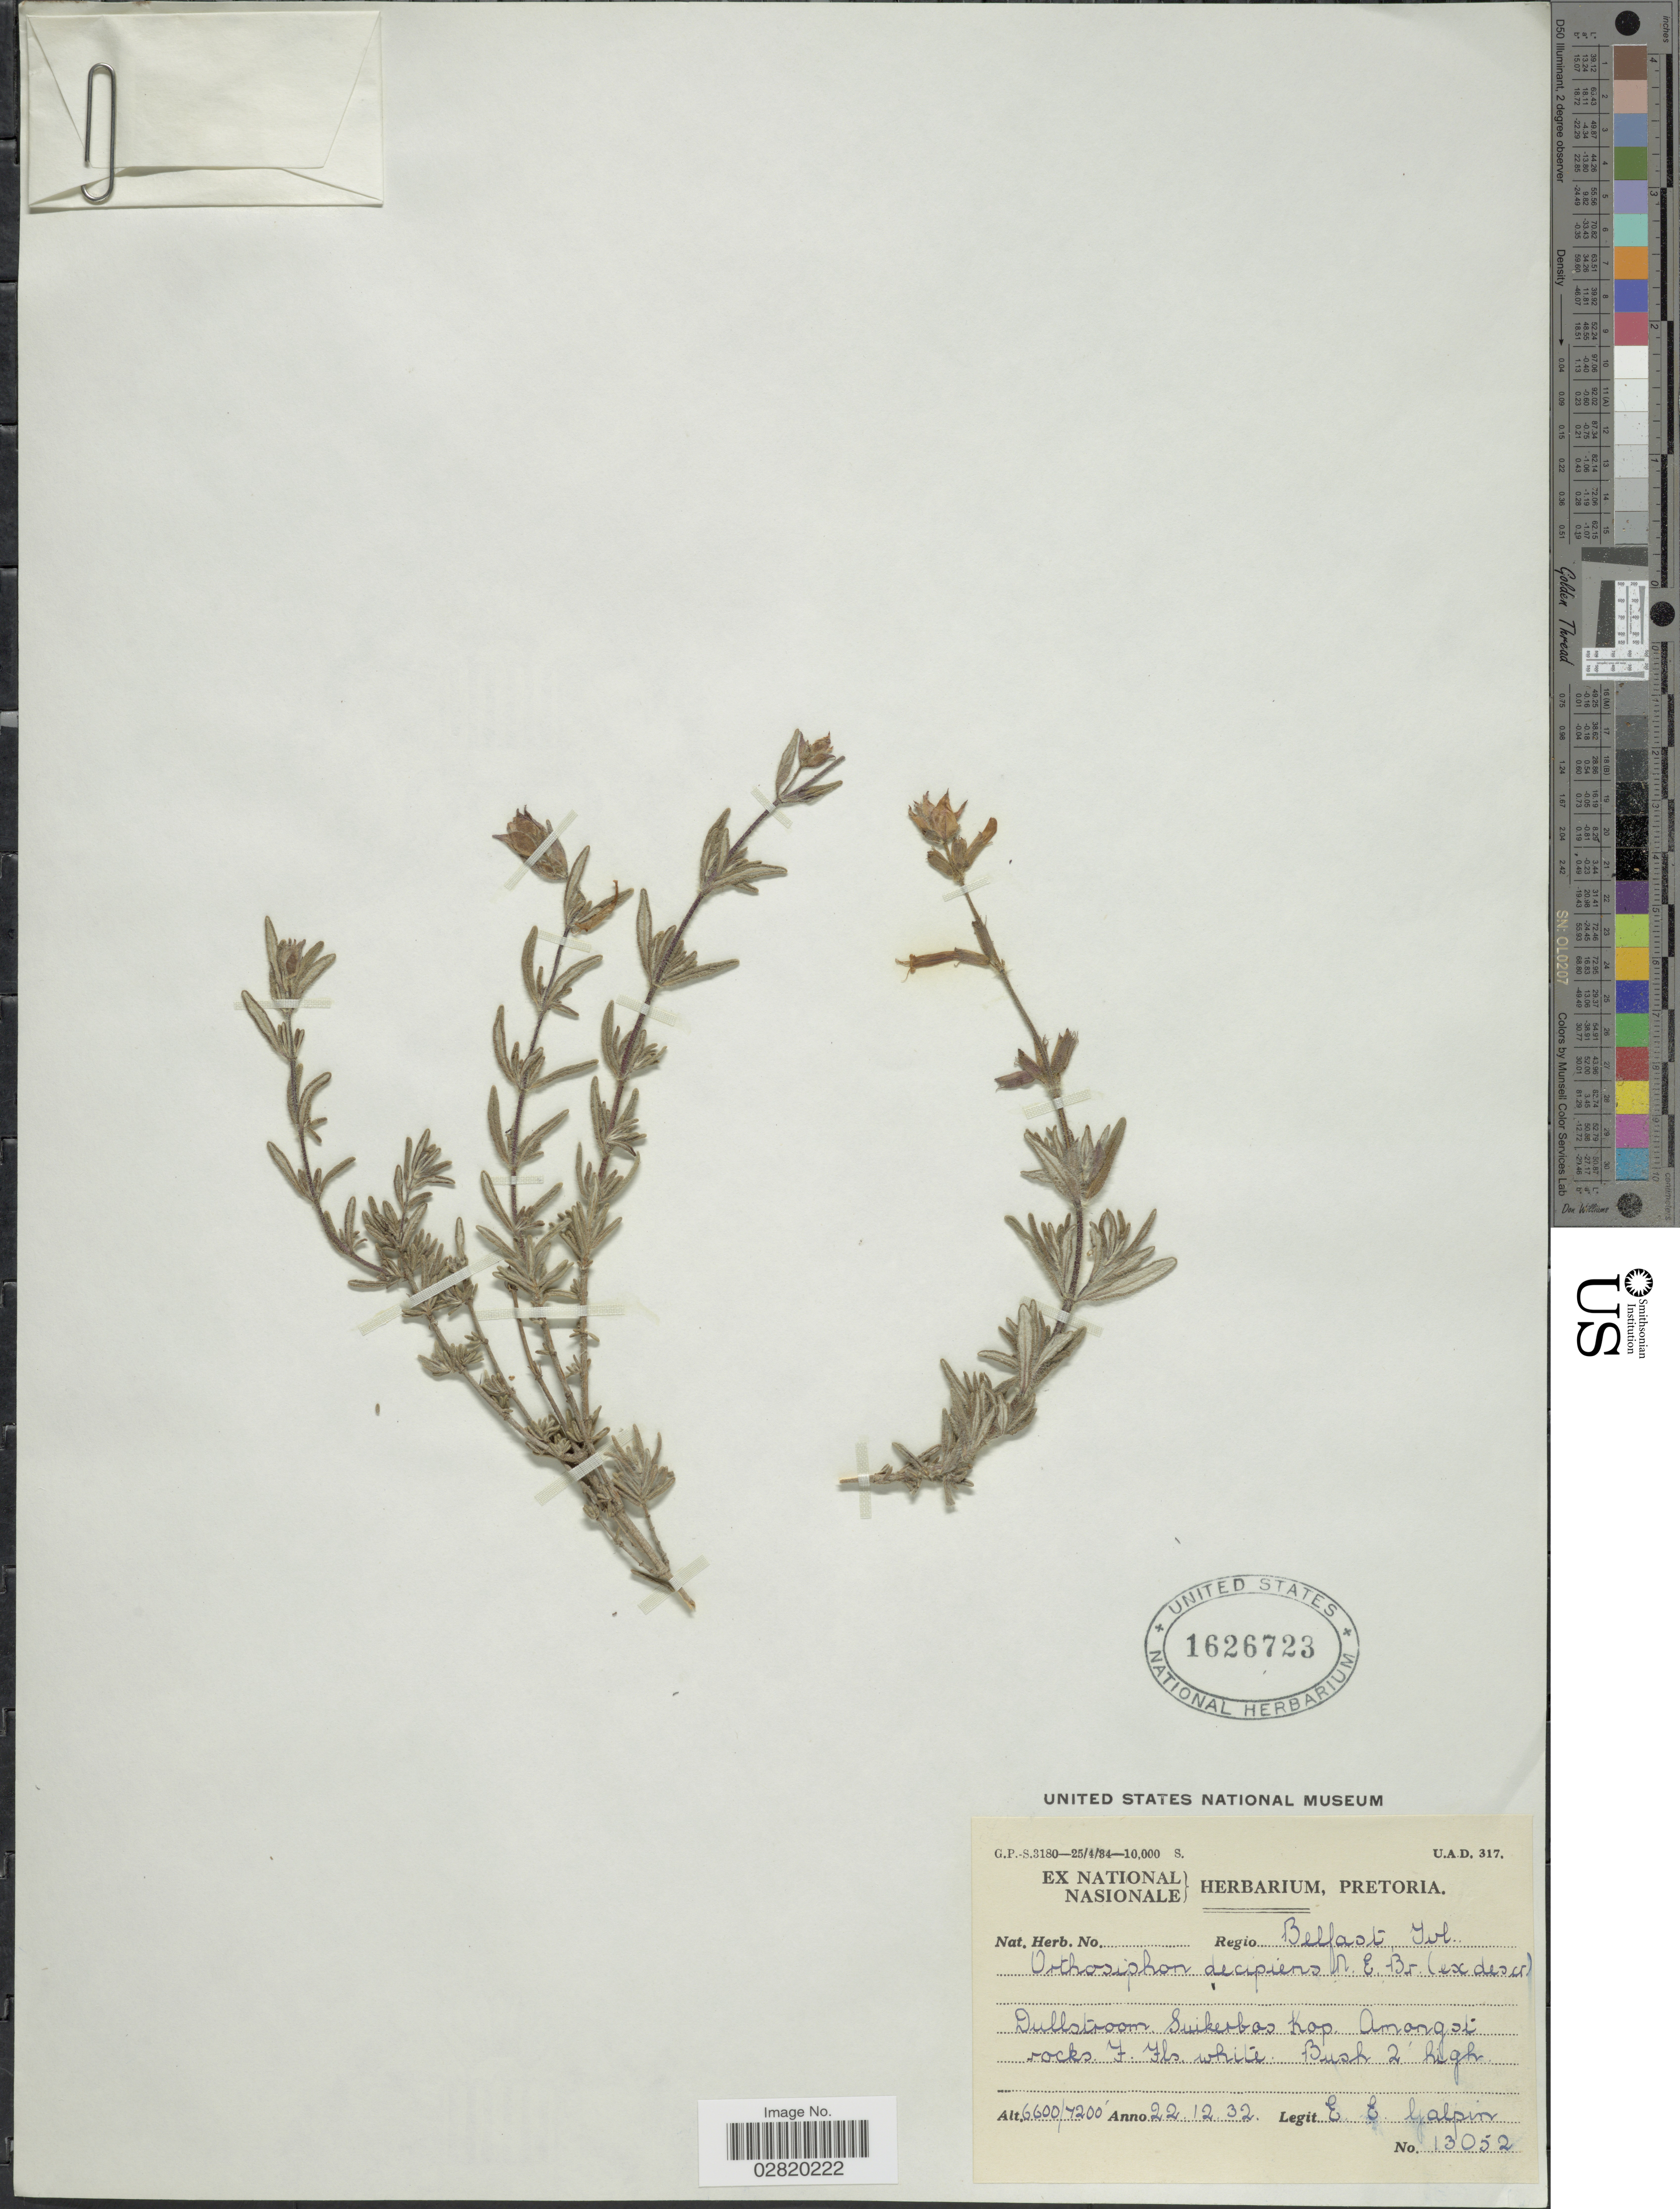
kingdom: Plantae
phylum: Tracheophyta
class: Magnoliopsida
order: Lamiales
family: Lamiaceae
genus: Orthosiphon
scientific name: Orthosiphon decipiens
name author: N.E. Br.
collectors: E. Galpin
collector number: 13052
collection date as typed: Transcribed d/m/y: 22/12/32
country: South Africa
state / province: Mpumalanga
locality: Regio Belfast Tvl. Dullstroom Suikerbas Kap.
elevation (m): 2012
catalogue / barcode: US 1626723